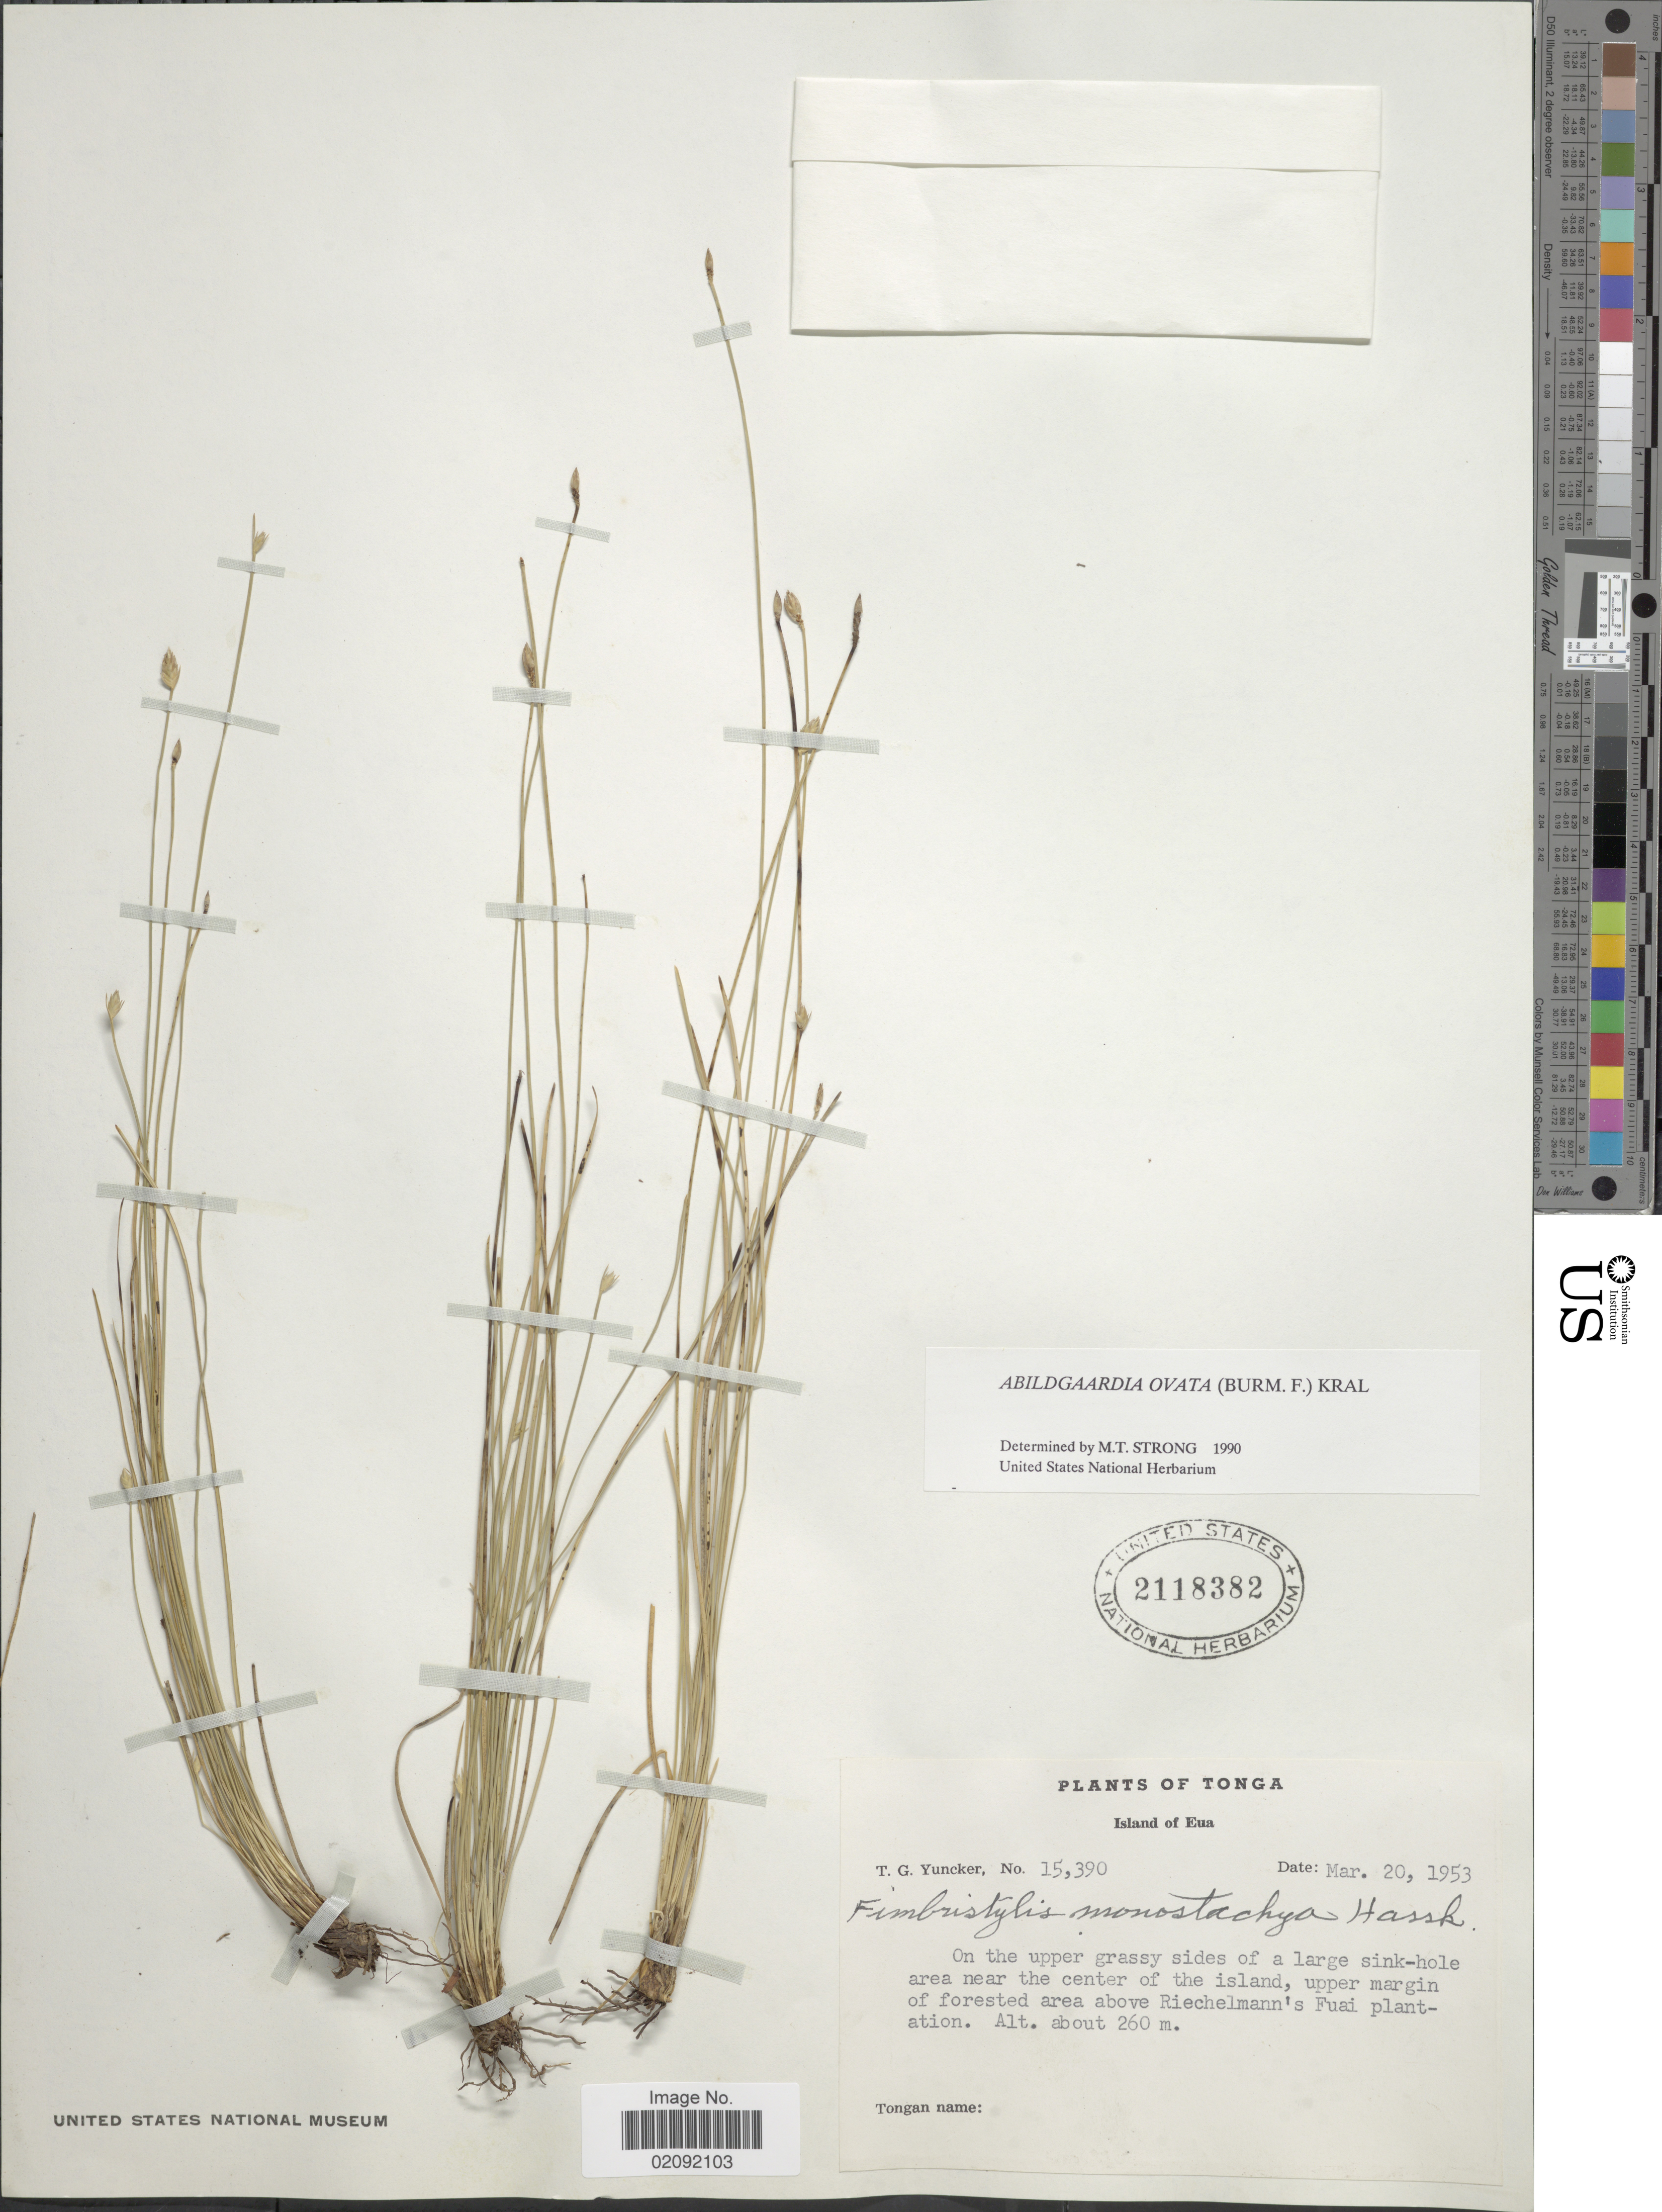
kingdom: Plantae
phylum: Tracheophyta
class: Liliopsida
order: Poales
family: Cyperaceae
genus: Abildgaardia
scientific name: Abildgaardia ovata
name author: (Burm. f.) Kral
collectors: T. G. Yuncker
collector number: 15390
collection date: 1953-03-20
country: Tonga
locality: Eua, on the upper grassy sides of a large sink-hole area near the center of the island; upper margin of forested area above Riechelmann's Fuai plantation.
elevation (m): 260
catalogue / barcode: US 2118382